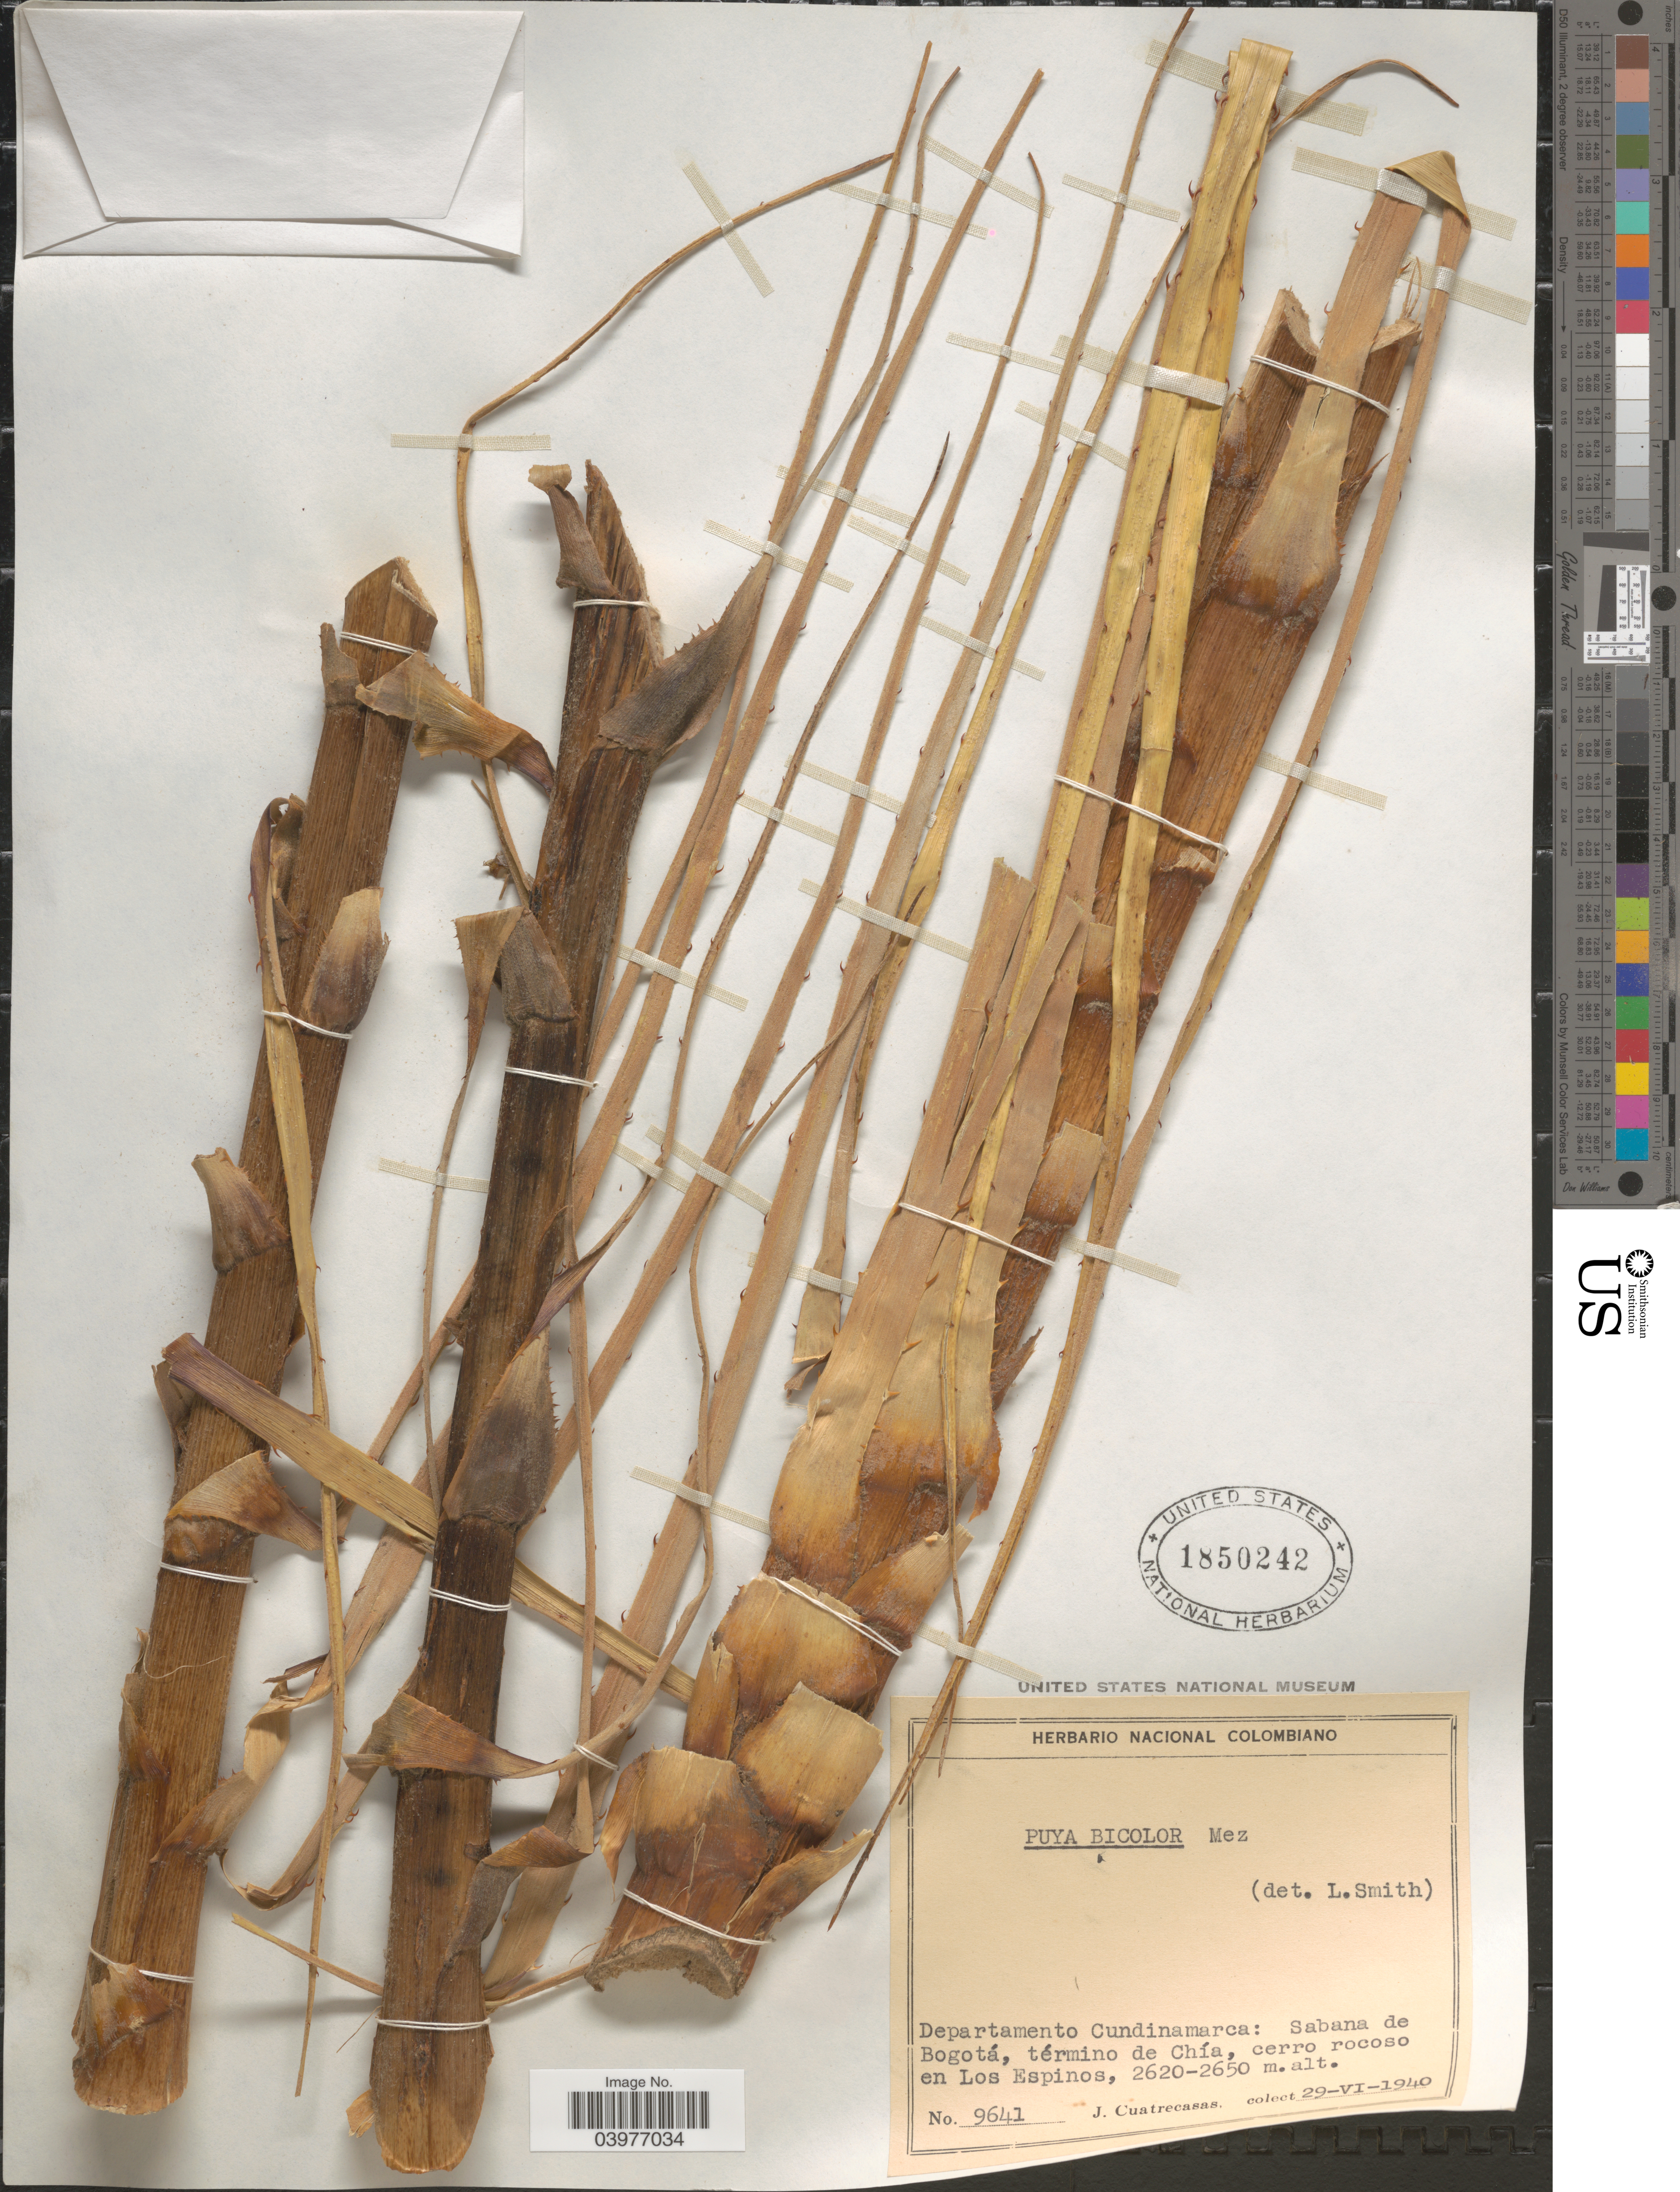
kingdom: Plantae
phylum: Tracheophyta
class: Liliopsida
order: Poales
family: Bromeliaceae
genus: Puya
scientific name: Puya bicolor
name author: Mez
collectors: J. Cuatrecasas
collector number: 9641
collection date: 1940-06-29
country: Colombia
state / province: Cundinamarca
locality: Departamento Cundinamarca: Sabana de Bogotá, término de Chía, cerro rocoso en Los Espinos.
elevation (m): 2620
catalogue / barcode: US 1850242